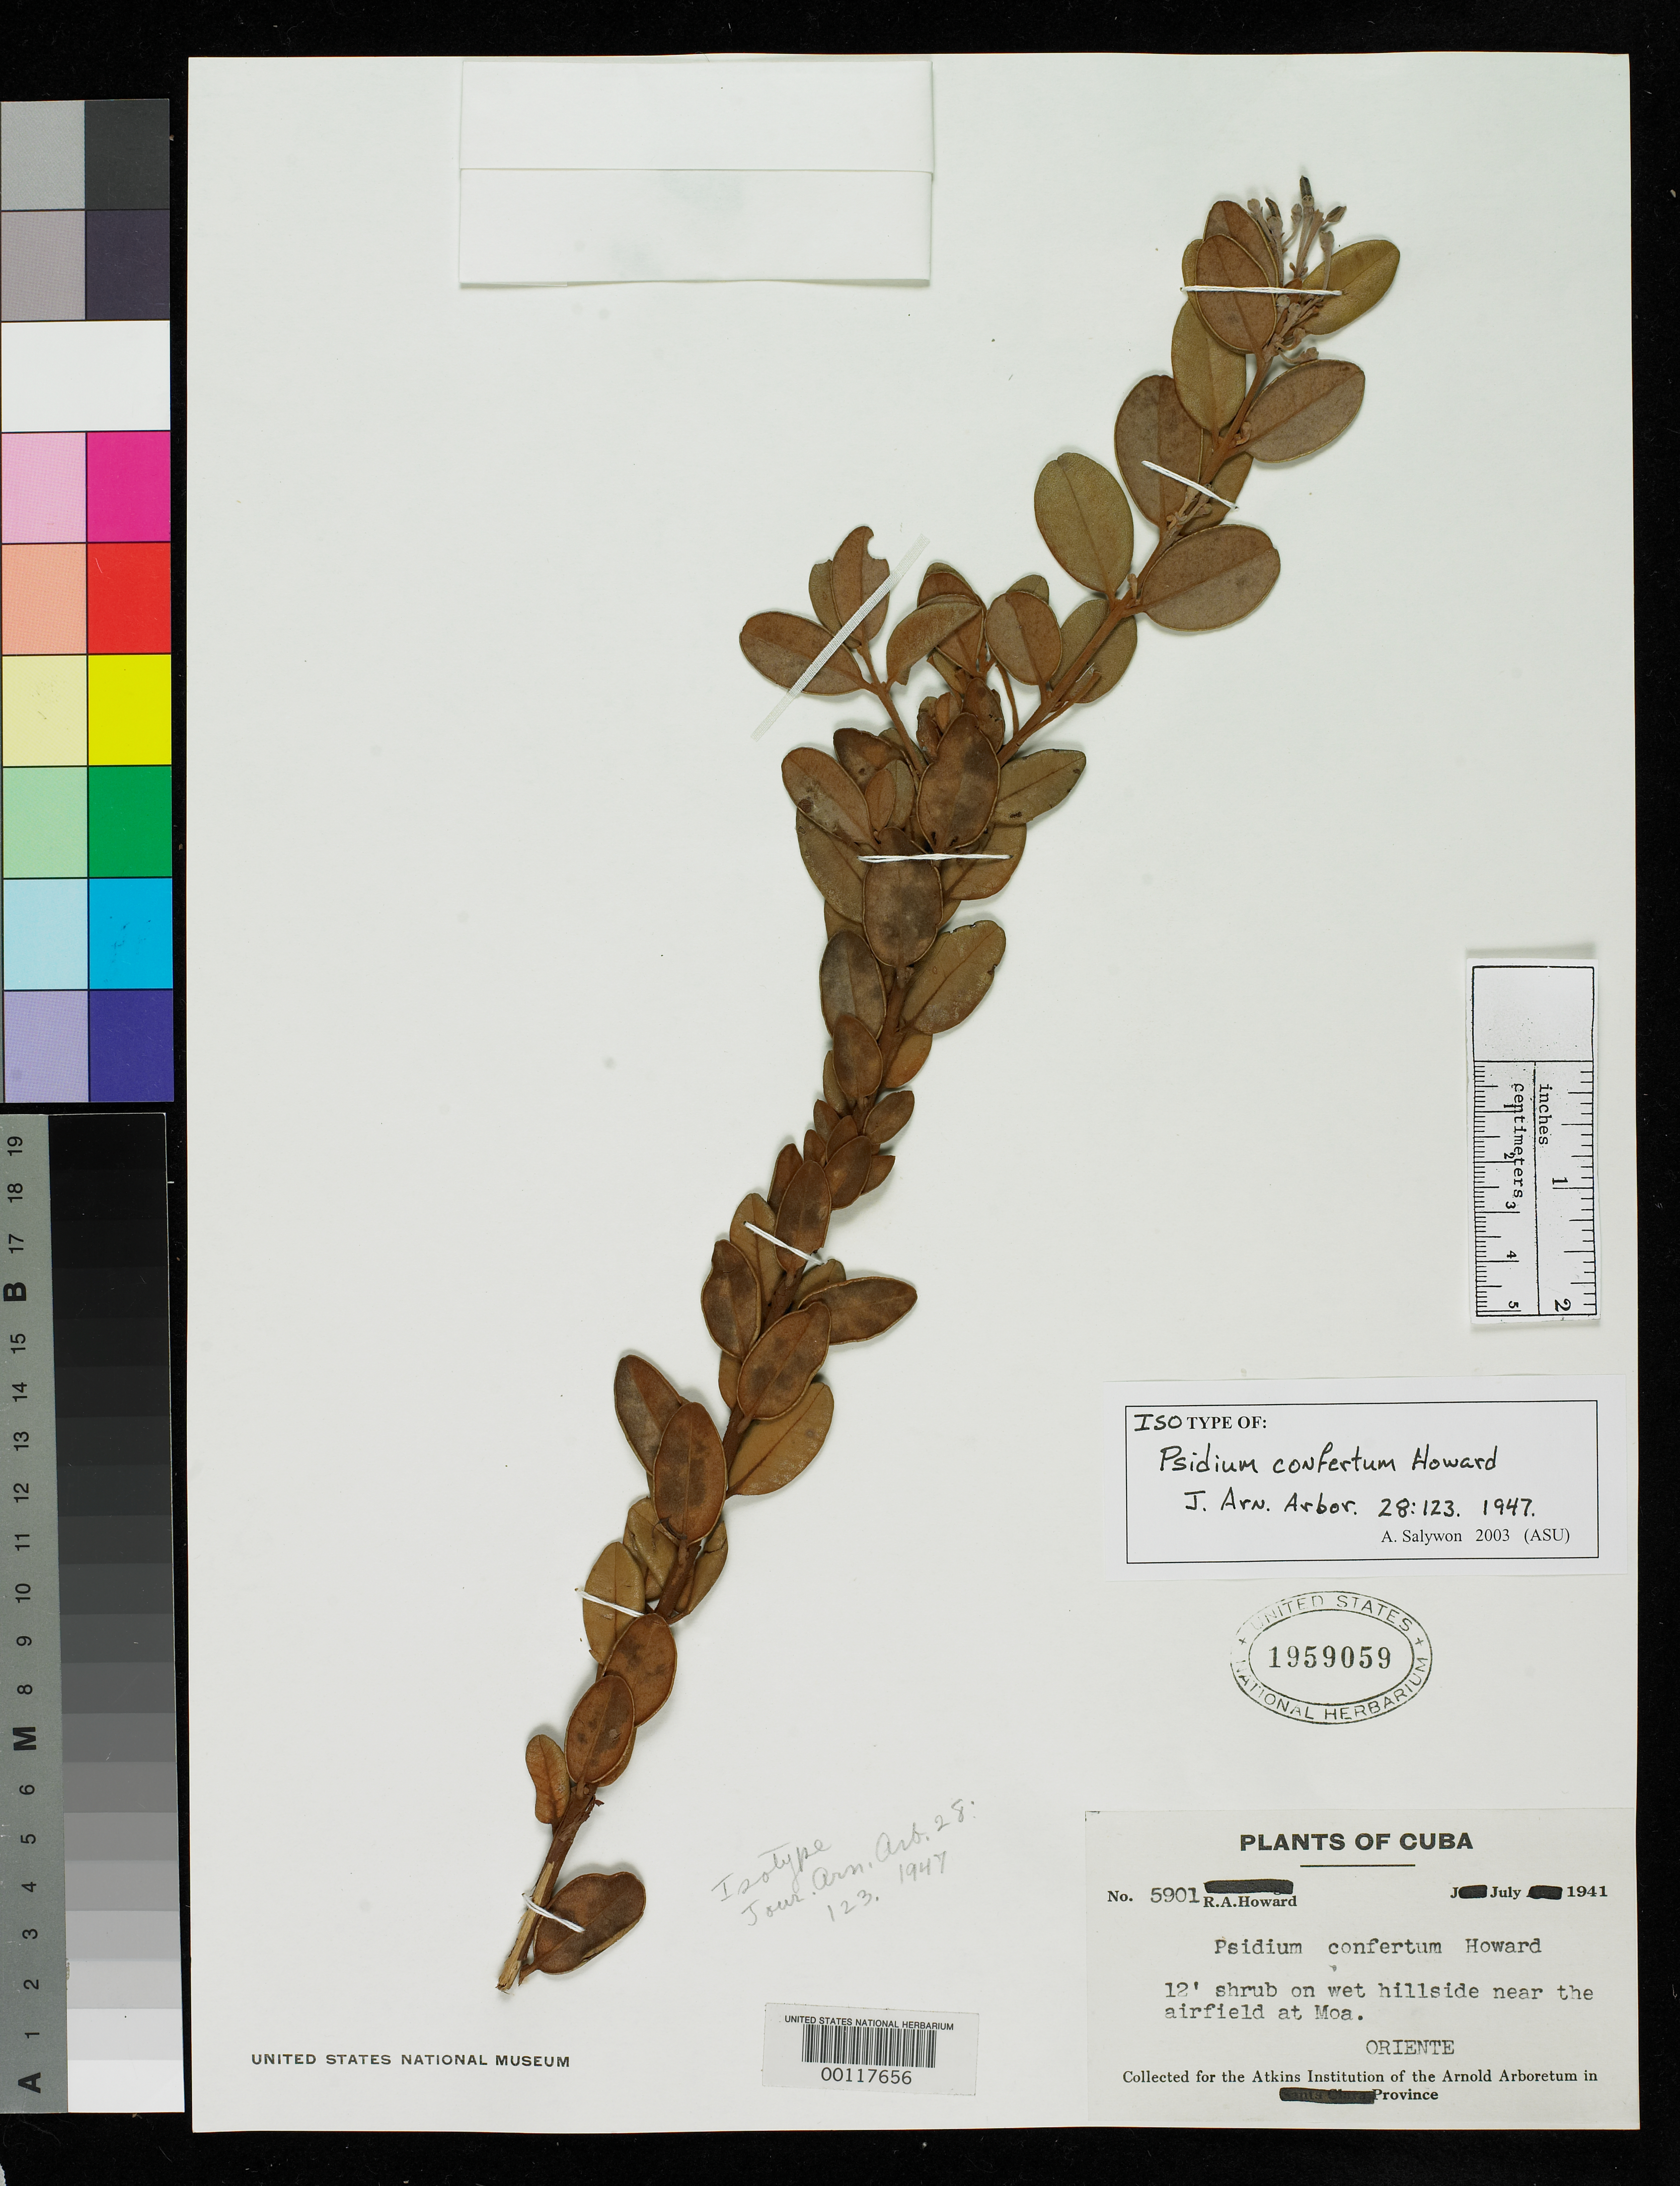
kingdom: Plantae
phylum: Tracheophyta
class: Magnoliopsida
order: Myrtales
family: Myrtaceae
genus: Psidium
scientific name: Psidium confertum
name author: R.A. Howard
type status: Isotype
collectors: R. A. Howard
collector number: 5901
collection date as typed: Jul 1941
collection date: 1941-07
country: Cuba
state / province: Oriente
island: Greater Antilles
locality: Near airfield at Moa.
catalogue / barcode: US 1959059